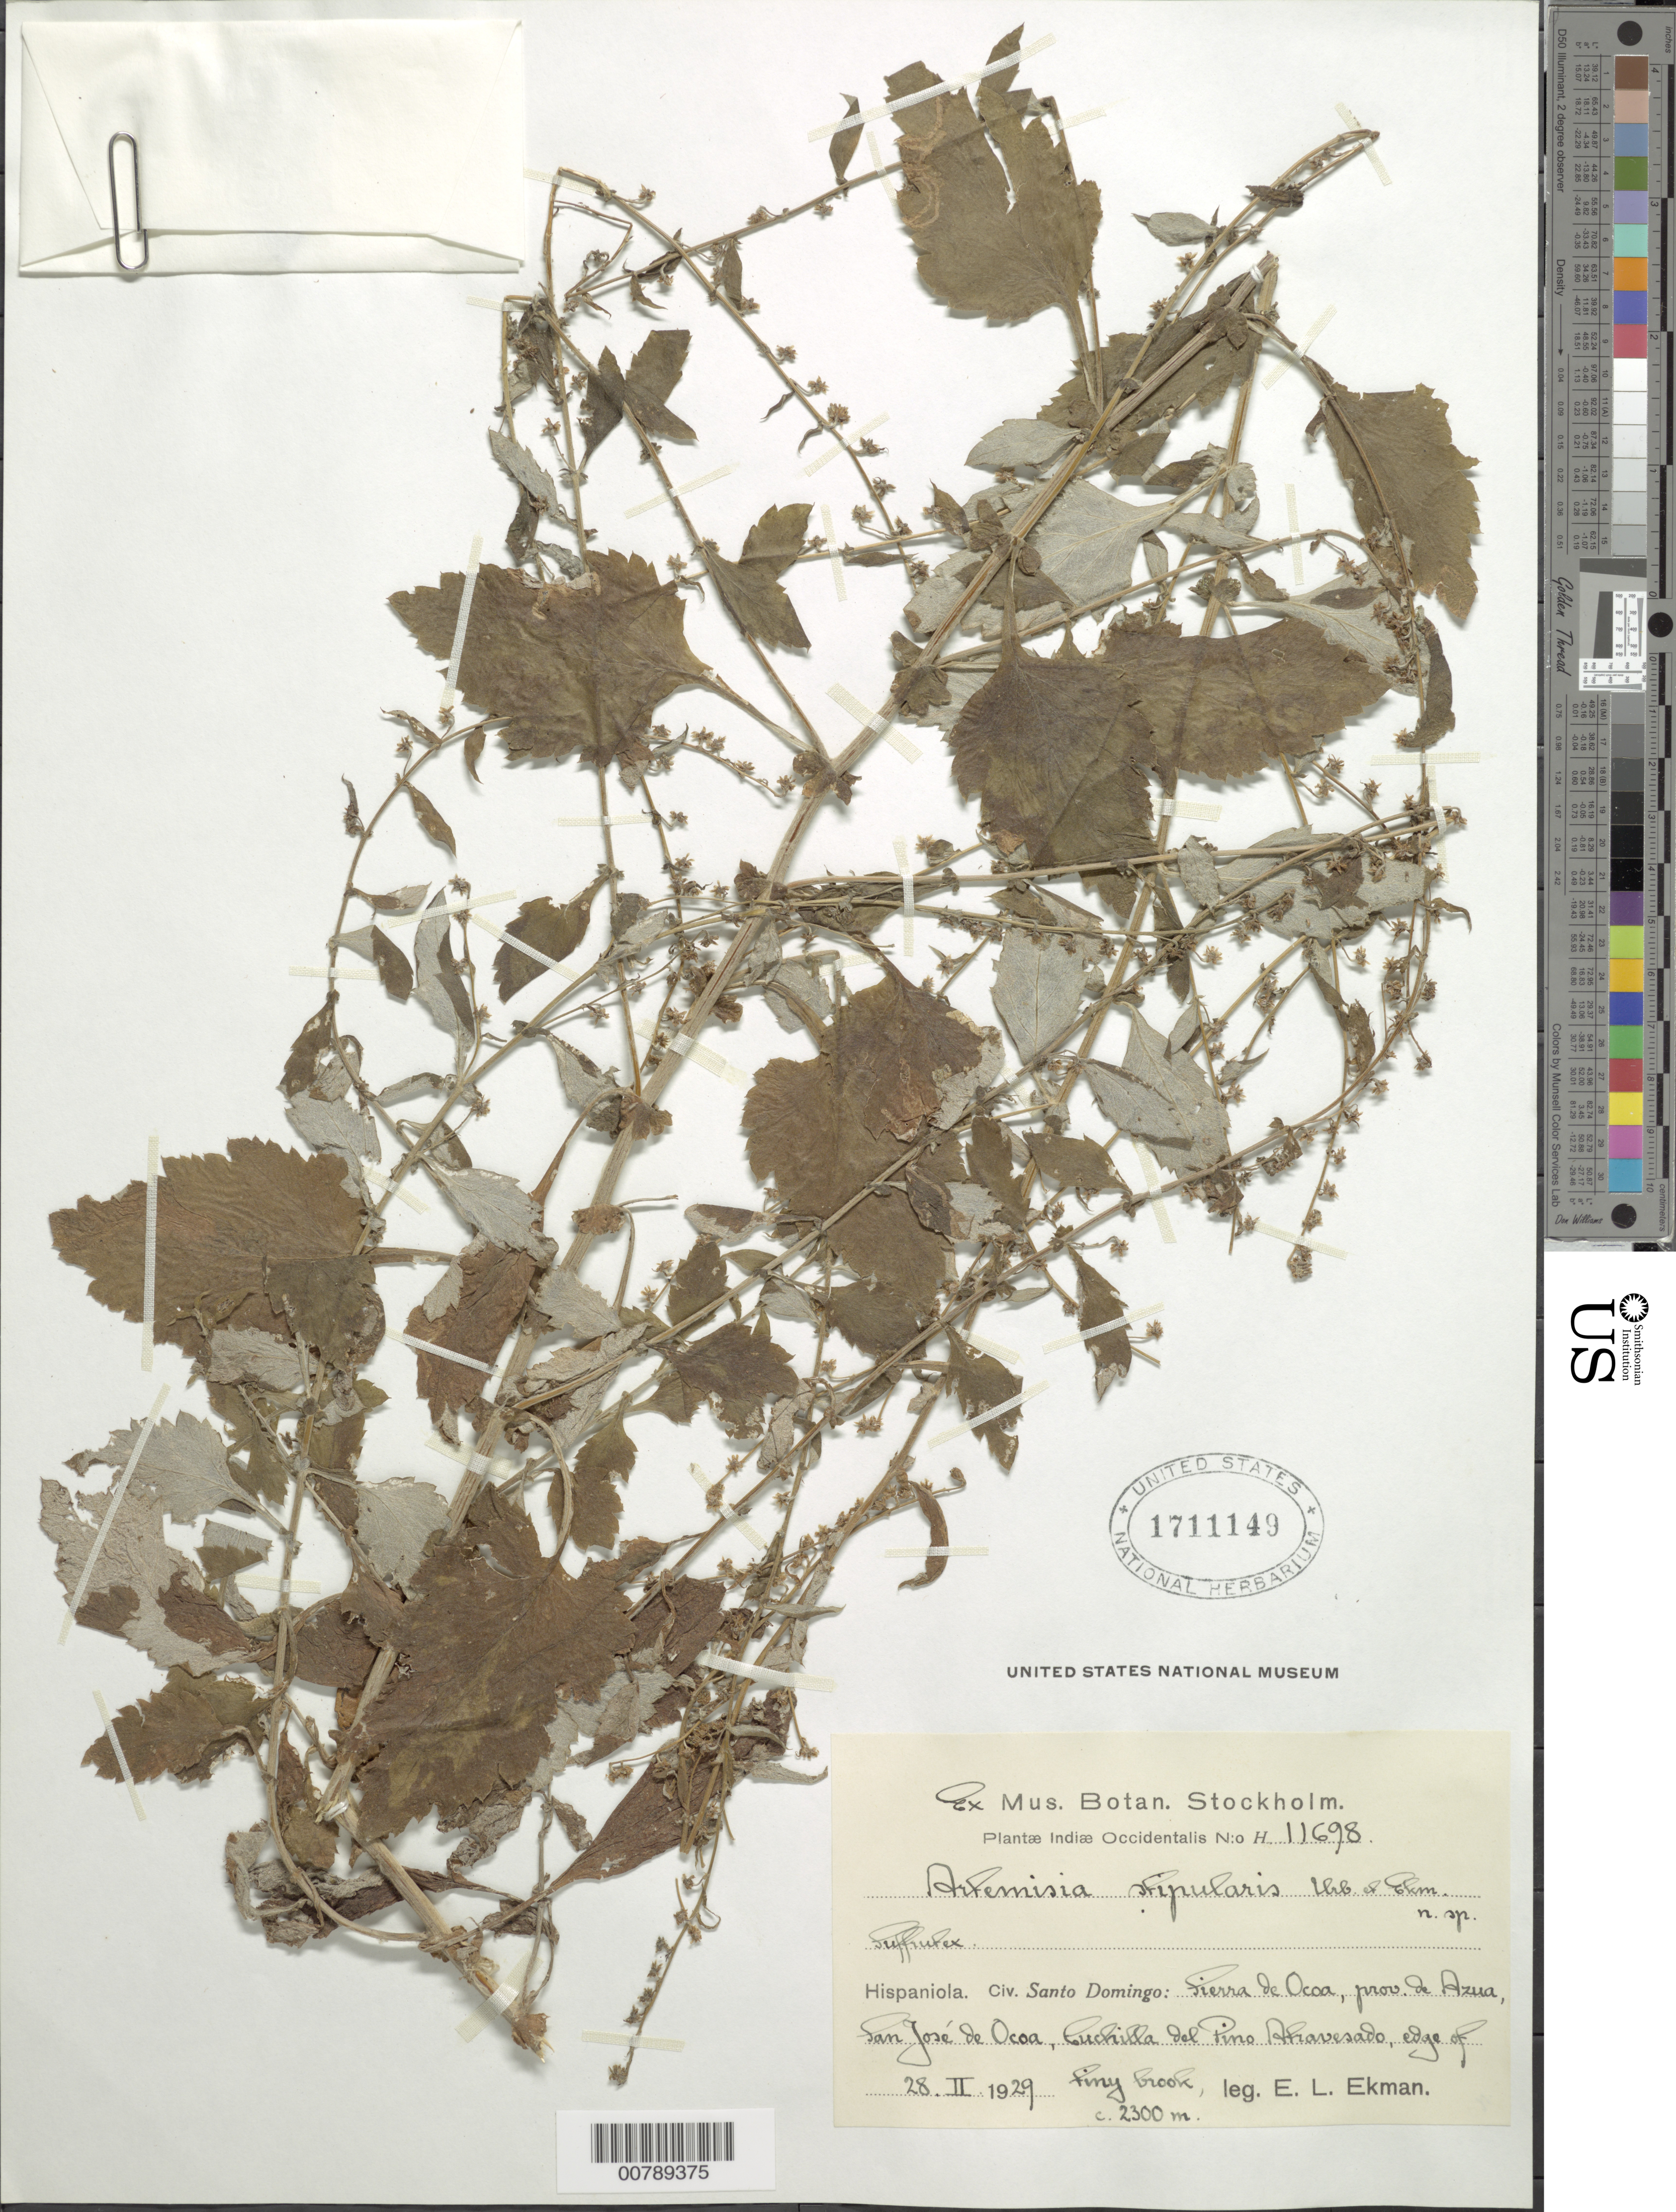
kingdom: Plantae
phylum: Tracheophyta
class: Magnoliopsida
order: Asterales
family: Asteraceae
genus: Artemisia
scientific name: Artemisia stipularis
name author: Urb. & Ekman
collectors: E. L. Ekman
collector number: H 11698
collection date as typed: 28 Feb 1929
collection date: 1929-02-28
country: Dominican Republic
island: Hispaniola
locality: Santo Domingo: Sierra de Ocoa, provincia de Azua, San José de Ocoa, Cordillera del Pino Atravesado, edge of tiny brook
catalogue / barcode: US 1711149